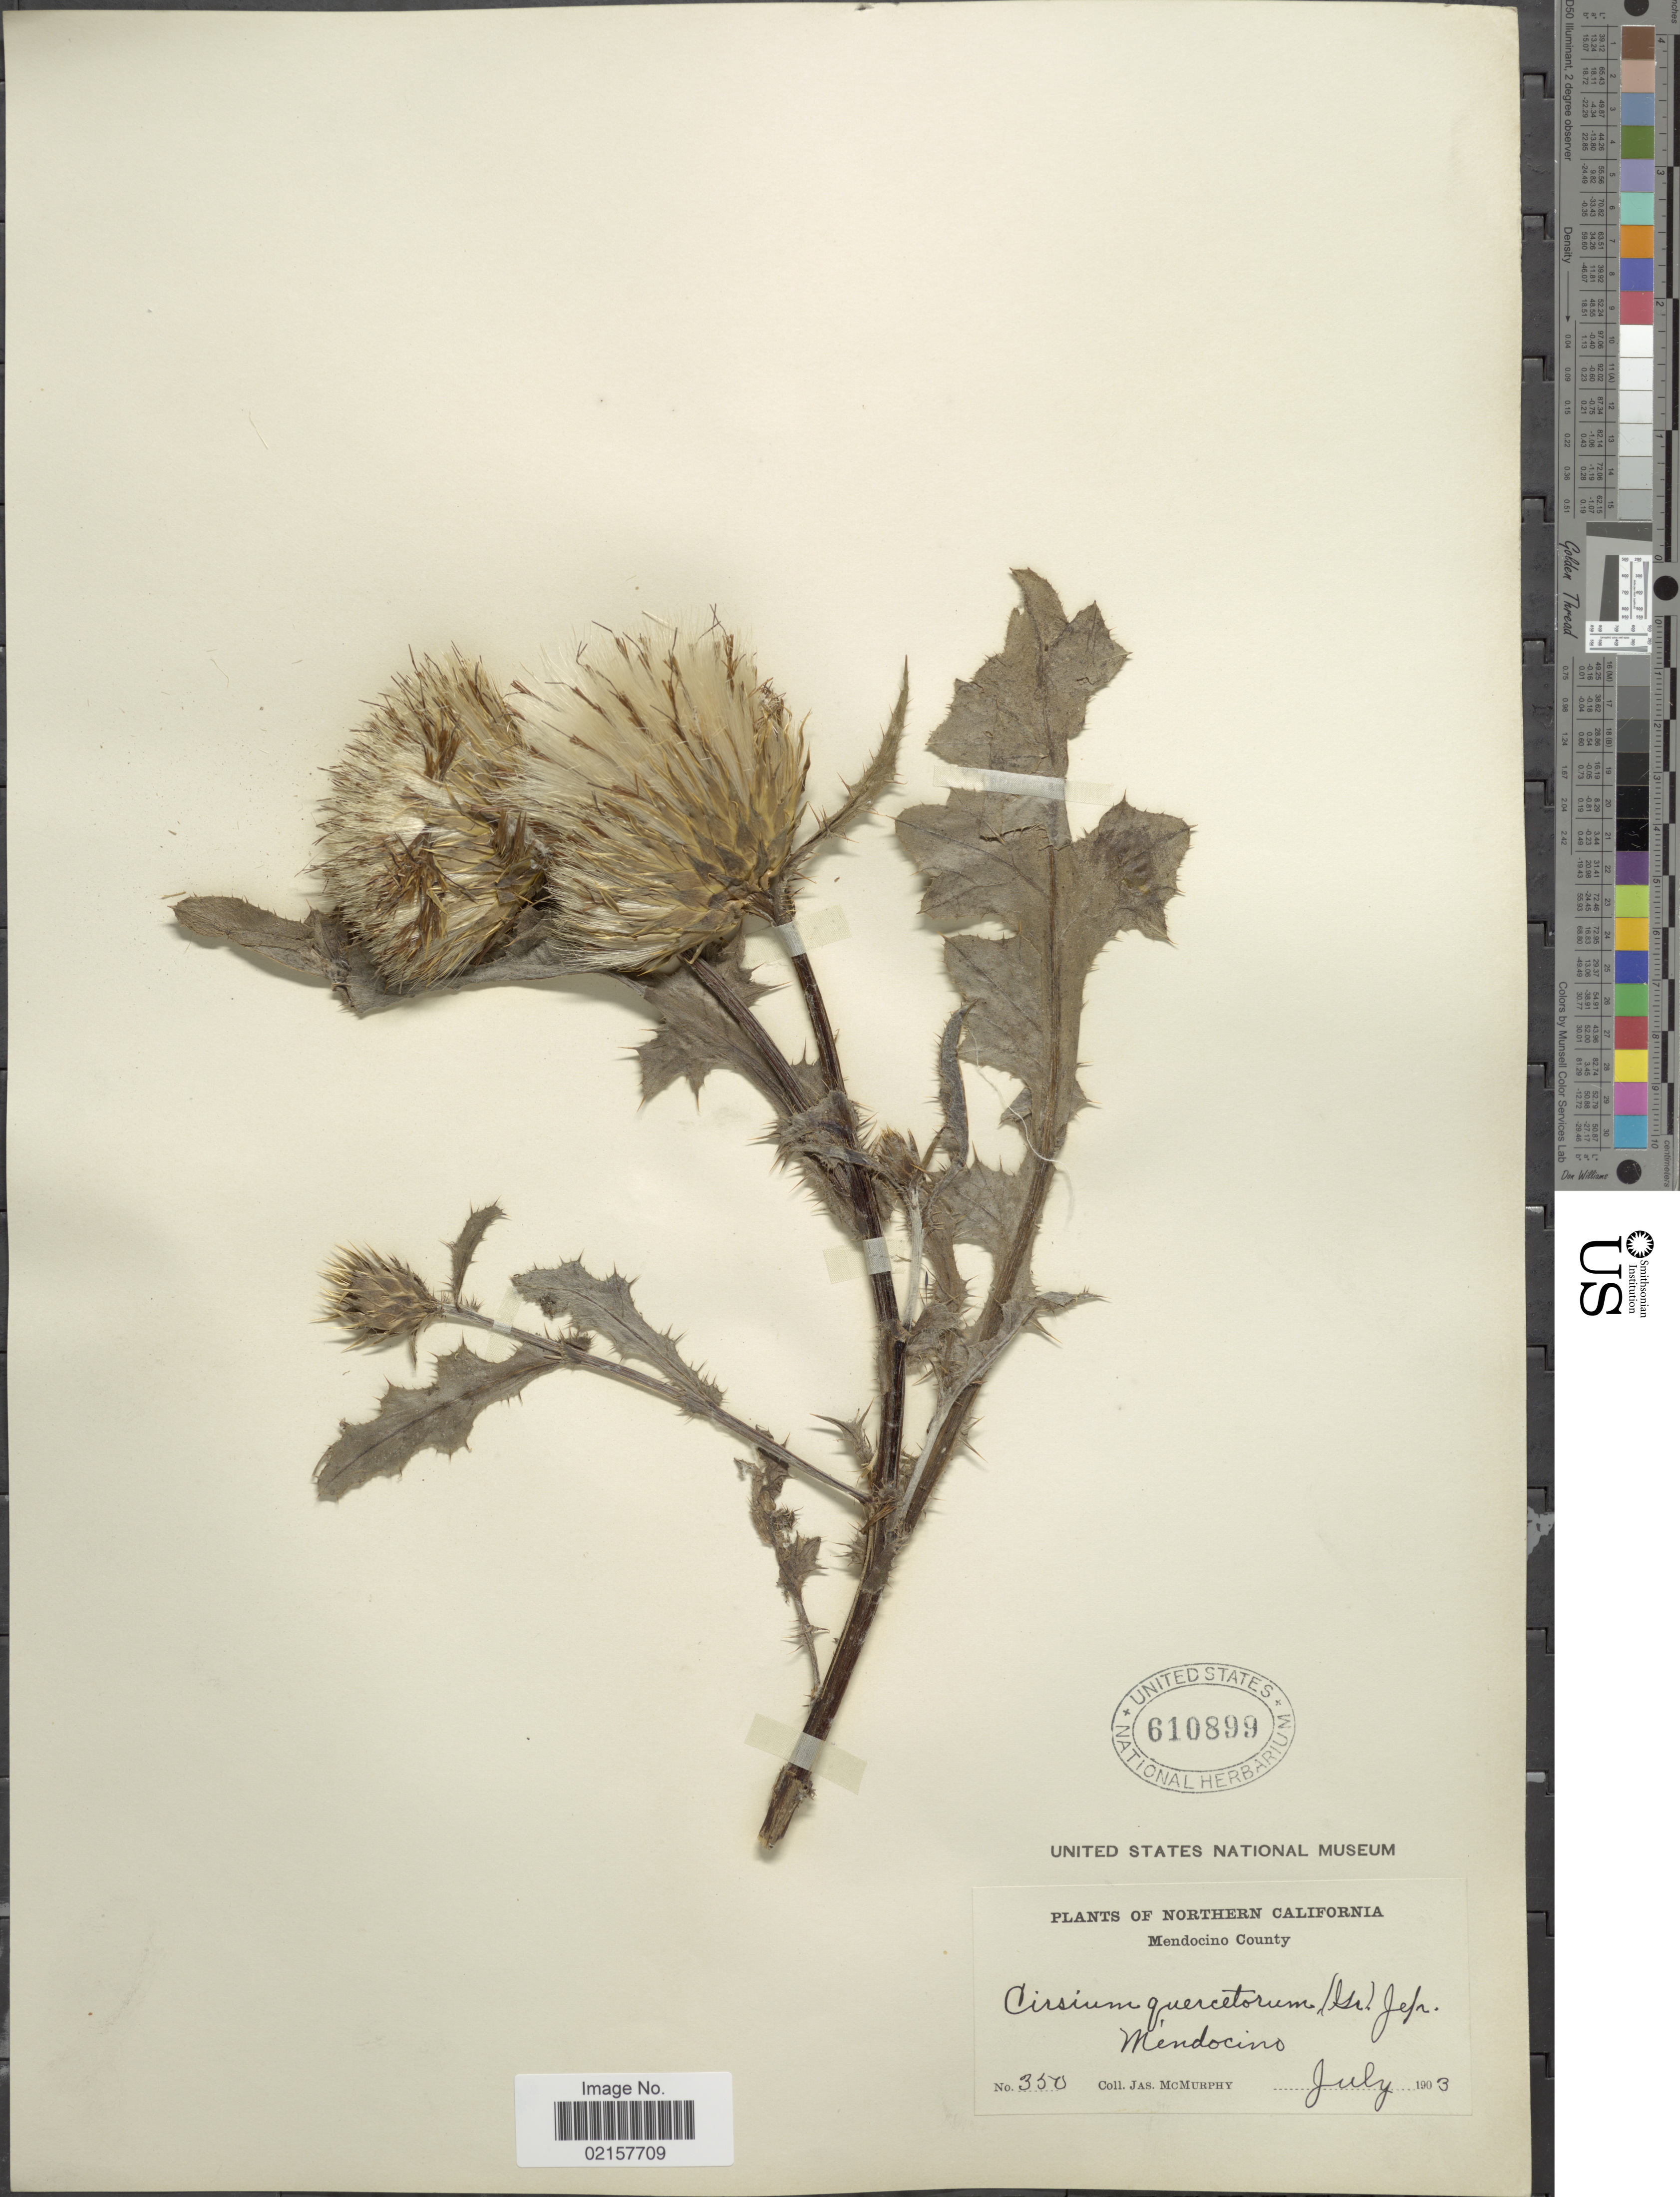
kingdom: Plantae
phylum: Tracheophyta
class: Magnoliopsida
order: Asterales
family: Asteraceae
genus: Cirsium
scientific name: Cirsium quercetorum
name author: (A. Gray) Jeps.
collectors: J. McMurphy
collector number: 350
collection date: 1903-07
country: United States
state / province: California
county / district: Mendocino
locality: Northern California, Minocino County, Mendocino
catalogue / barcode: US 610899